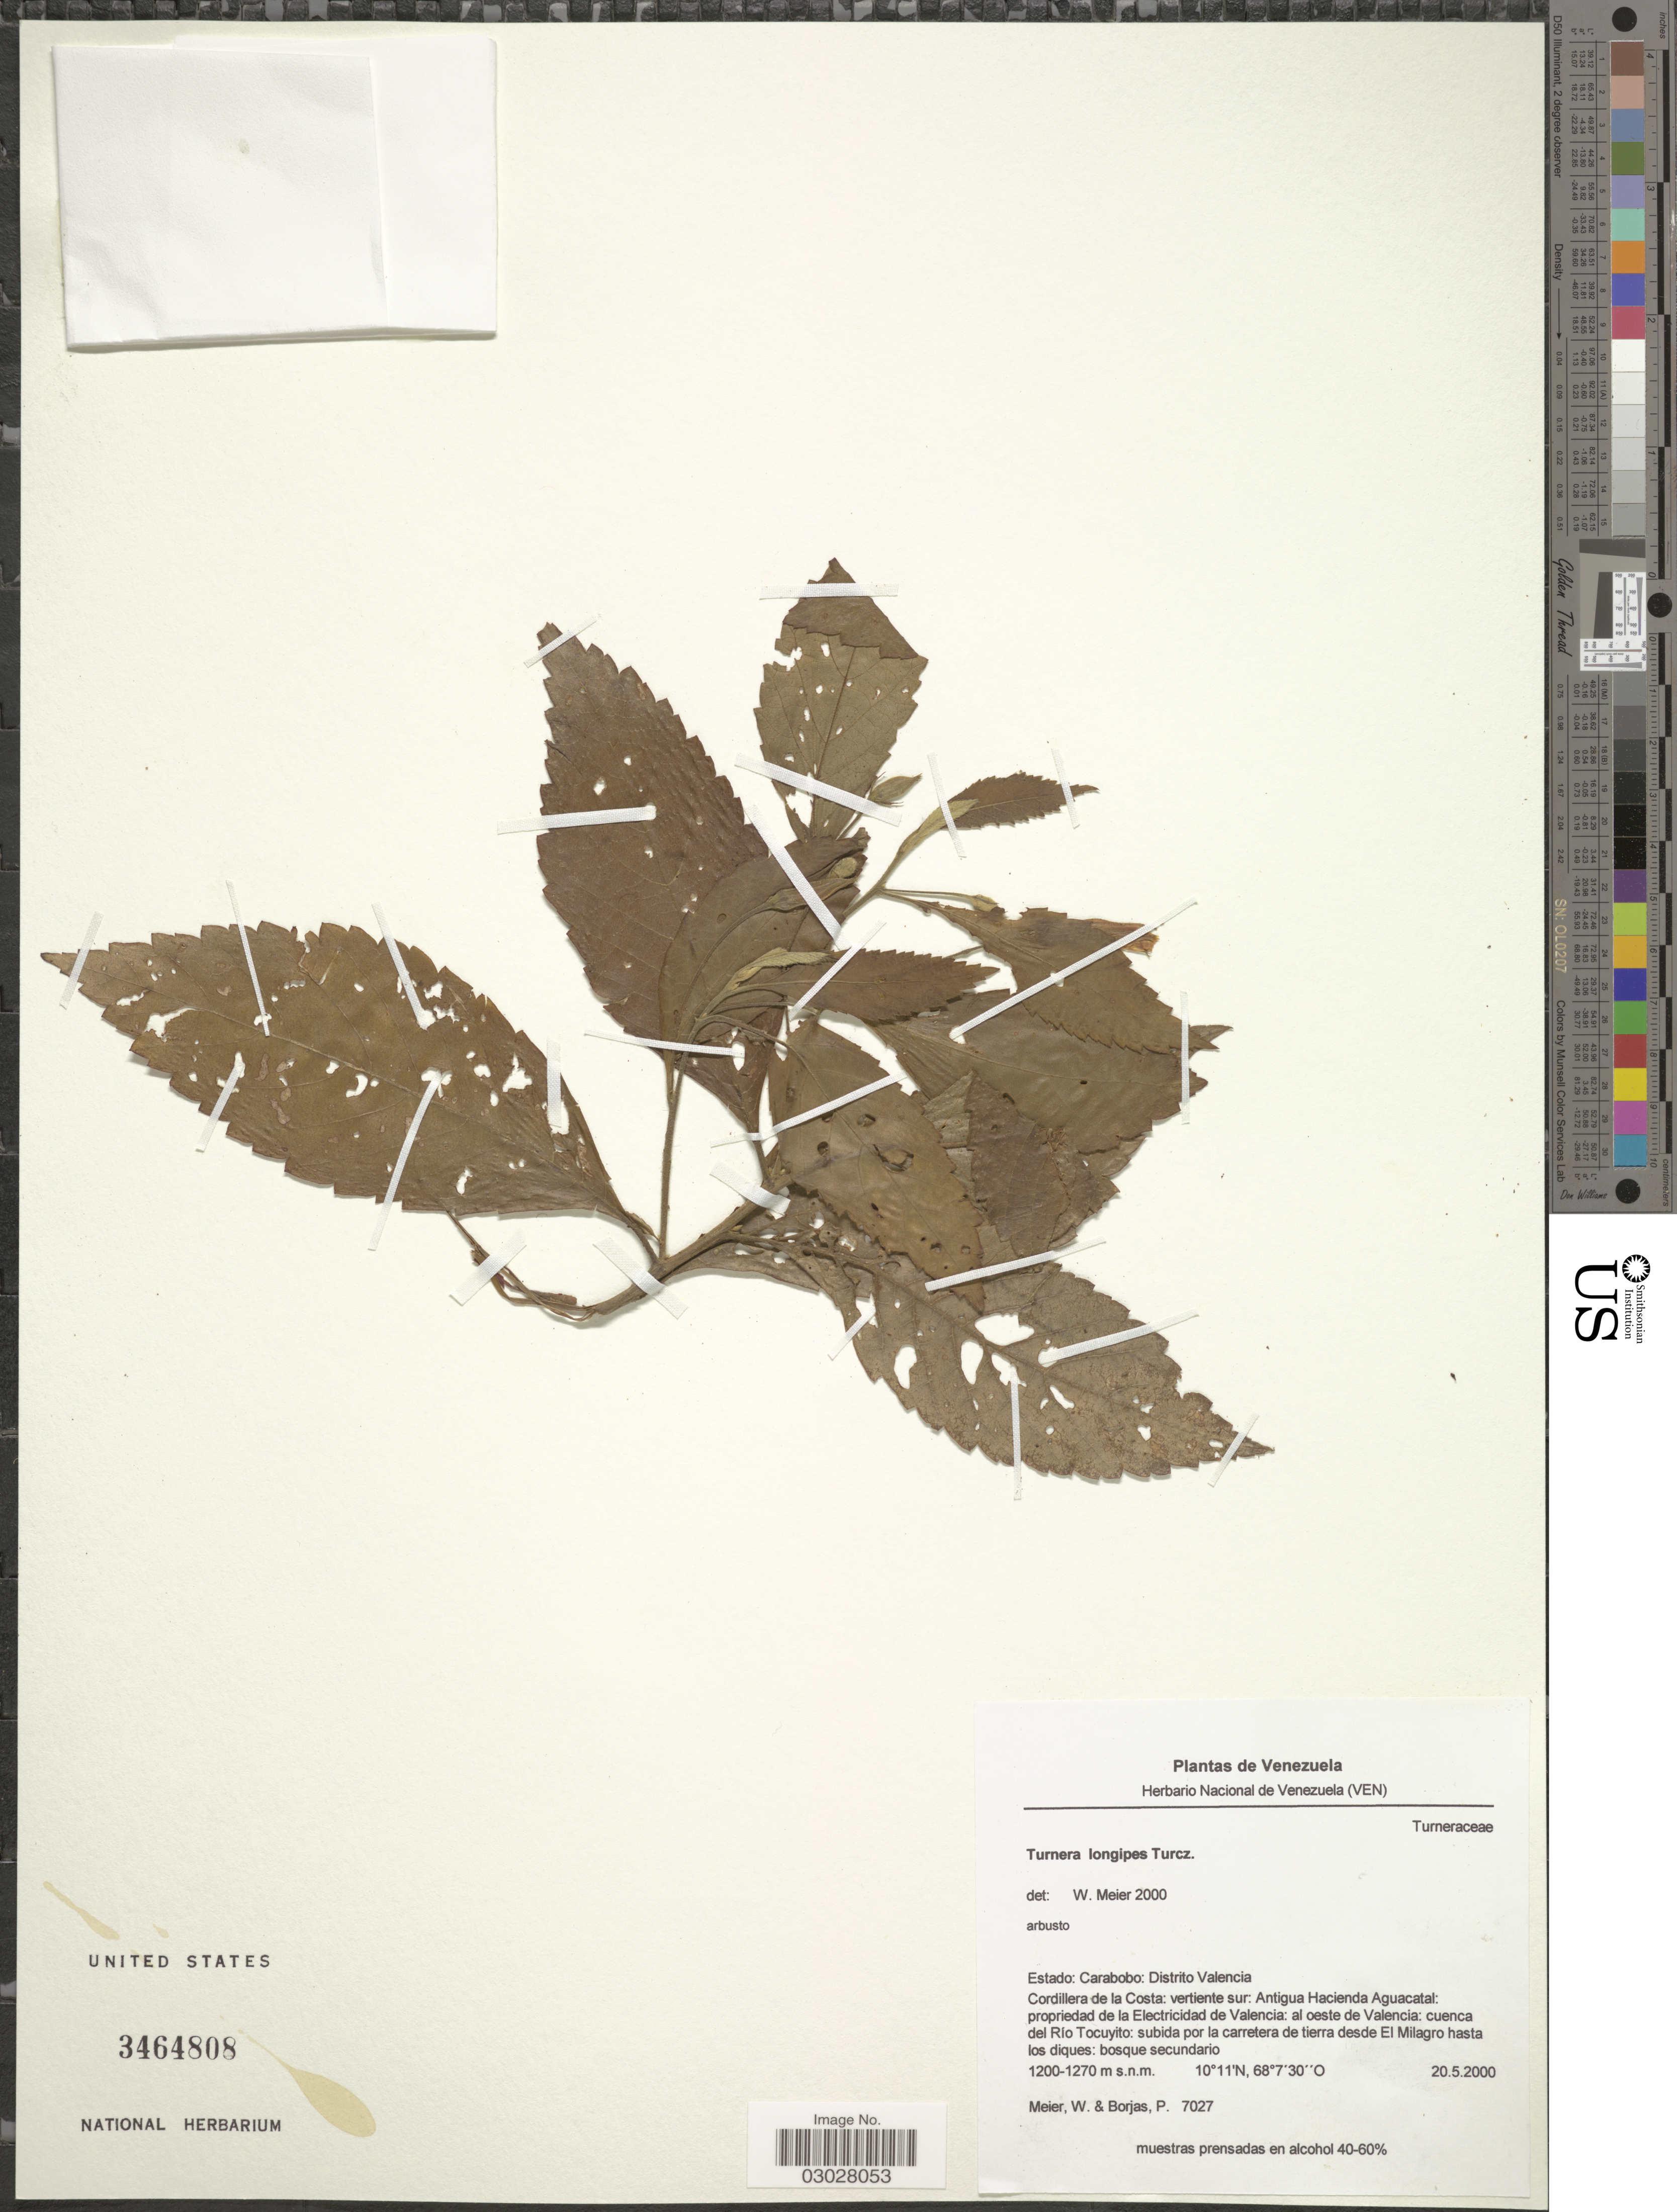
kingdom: Plantae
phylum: Tracheophyta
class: Magnoliopsida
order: Malpighiales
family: Turneraceae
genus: Turnera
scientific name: Turnera longipes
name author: Triana ex Urb.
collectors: W. Meier & P. Borjas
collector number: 7027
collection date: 2000-05-20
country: Venezuela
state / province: Carabobo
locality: Estado: Carabobo: Distrito Valencia. Cordillera de la Costa: vertiente sur: Antigua Hacienda Aguacatal: propriedad de la Electricidad de Valencia: al oeste de Valencia: cuenca del Río Tocuyito: subida por la carretera de tierra desde El Milagro hasta los diques.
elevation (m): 1200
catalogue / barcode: US 3464808